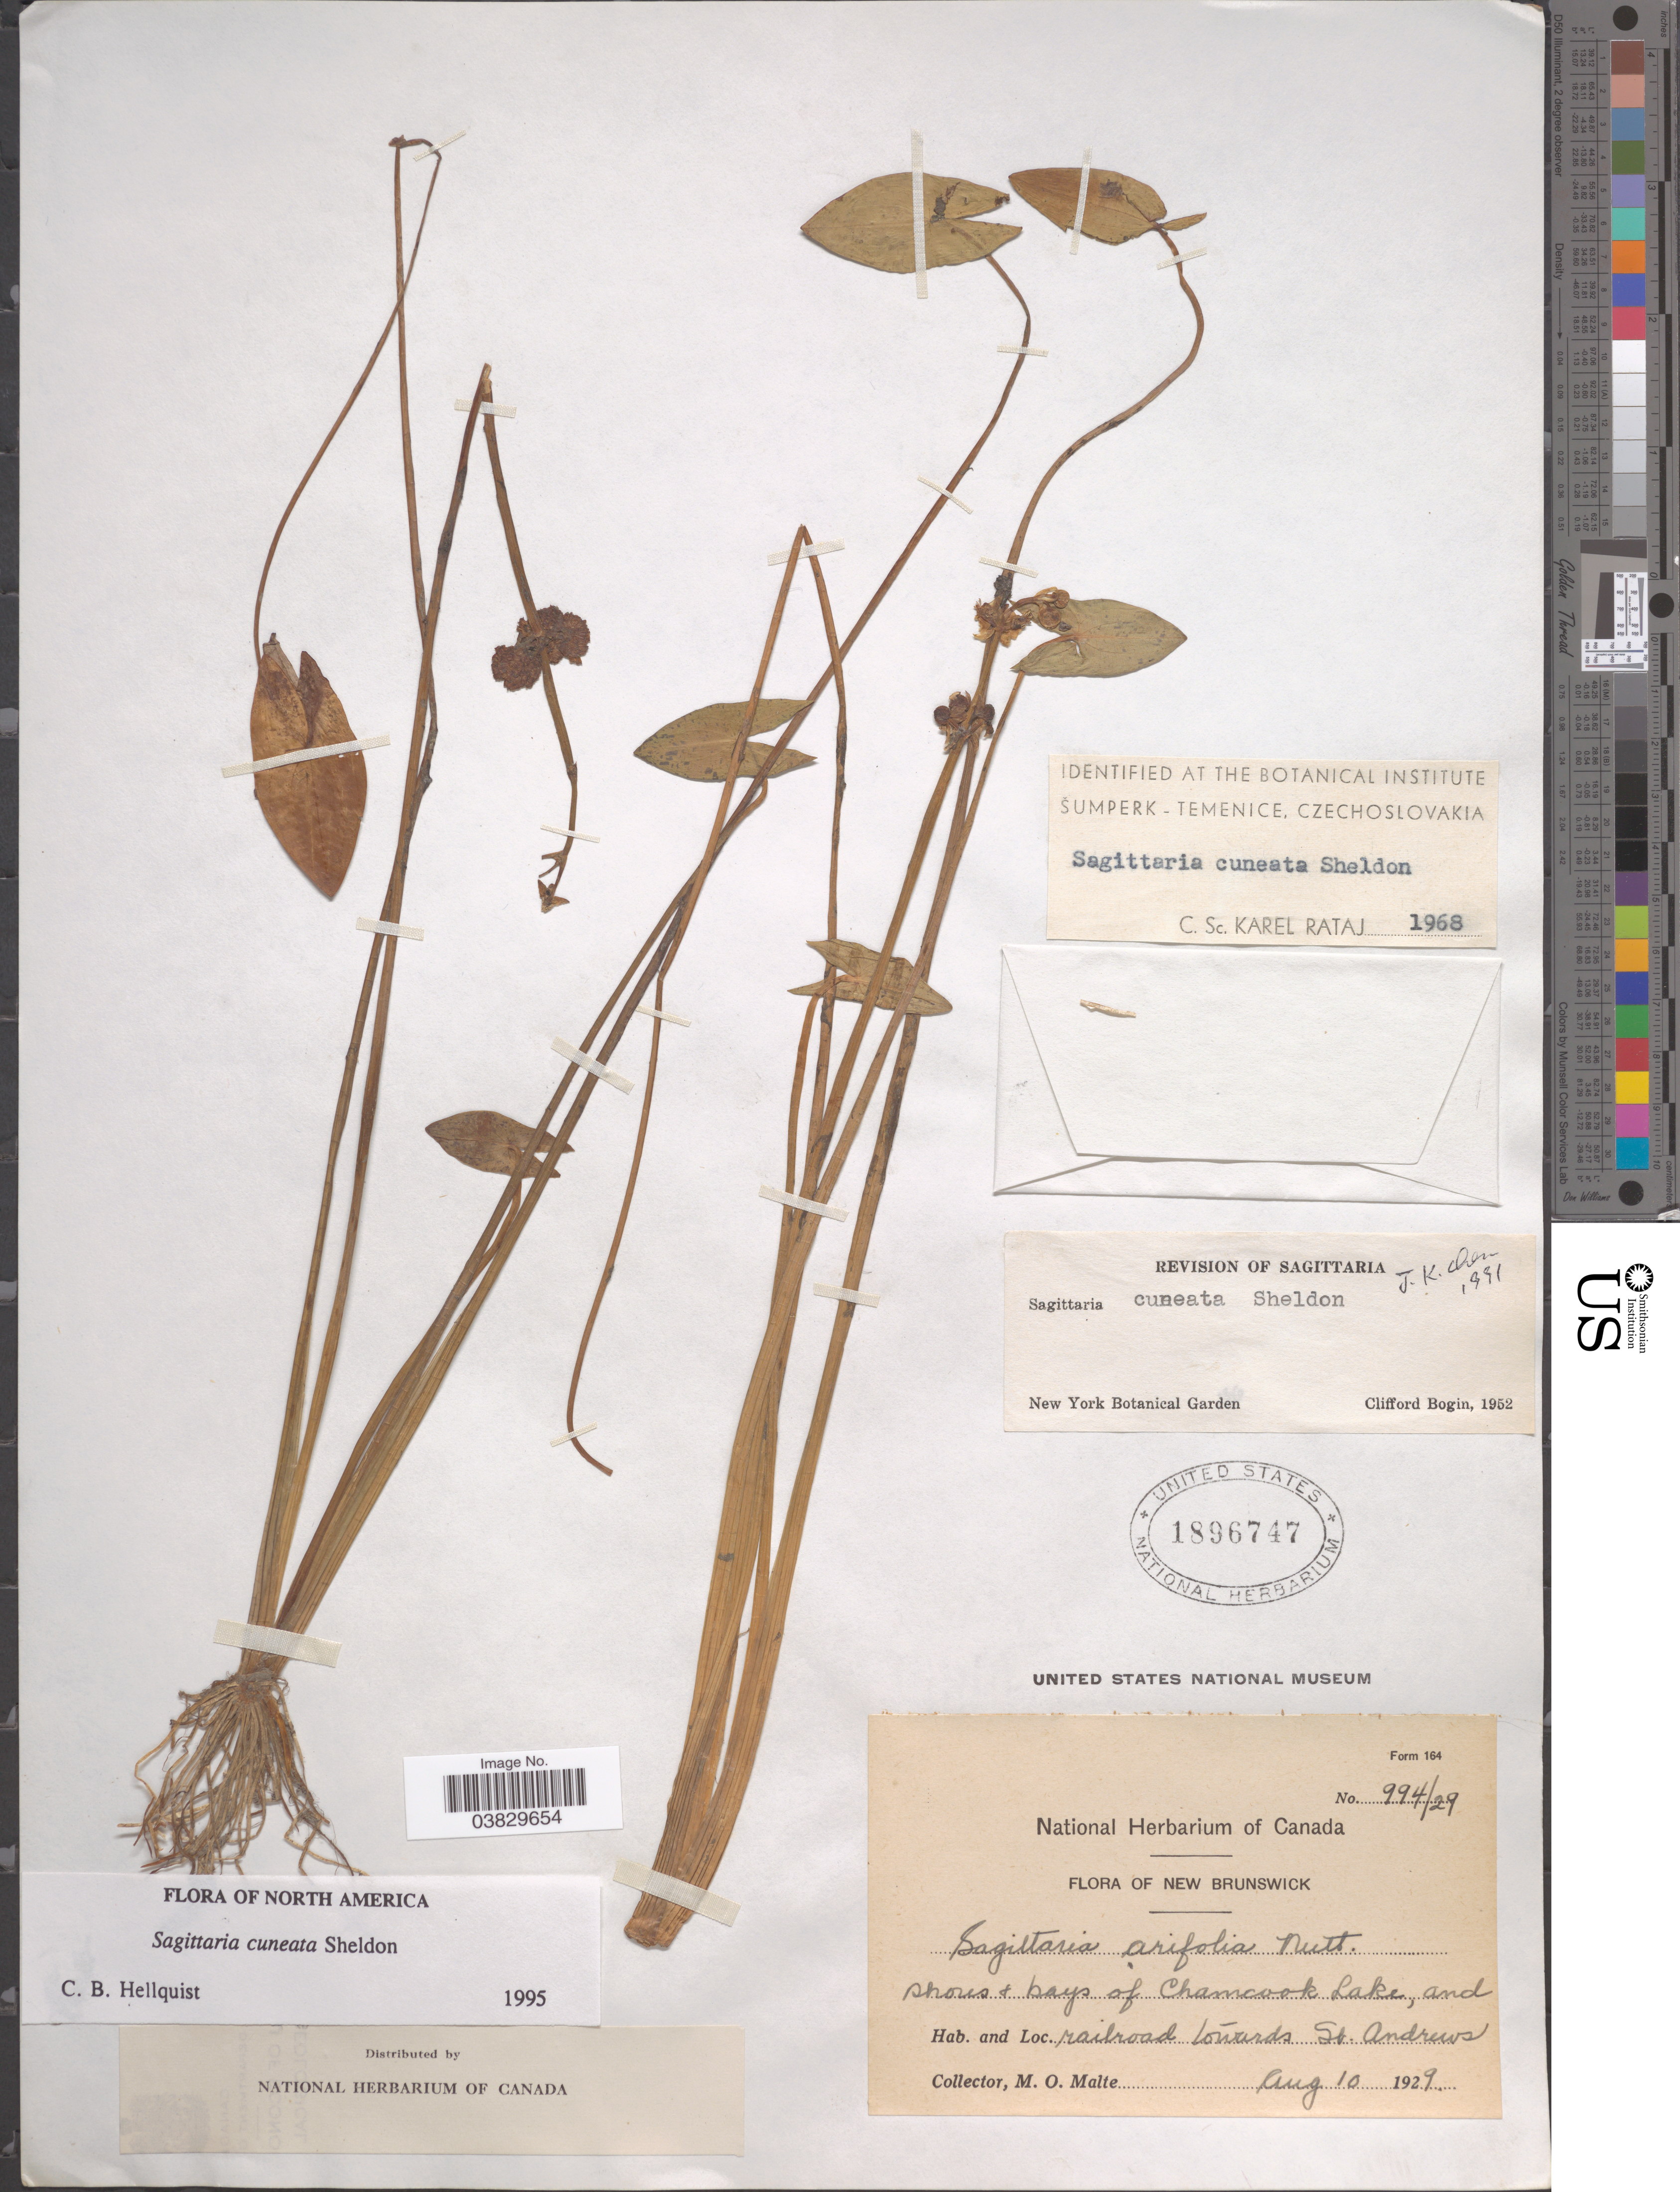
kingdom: Plantae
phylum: Tracheophyta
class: Liliopsida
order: Alismatales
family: Alismataceae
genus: Sagittaria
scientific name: Sagittaria cuneata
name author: E. Sheld.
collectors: M. O. Malte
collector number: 994/29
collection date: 1929-08-10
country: Canada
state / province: New Brunswick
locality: Shores & bays of Chamcook Lake, and railroad towards St. Andrews.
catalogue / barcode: US 1896747